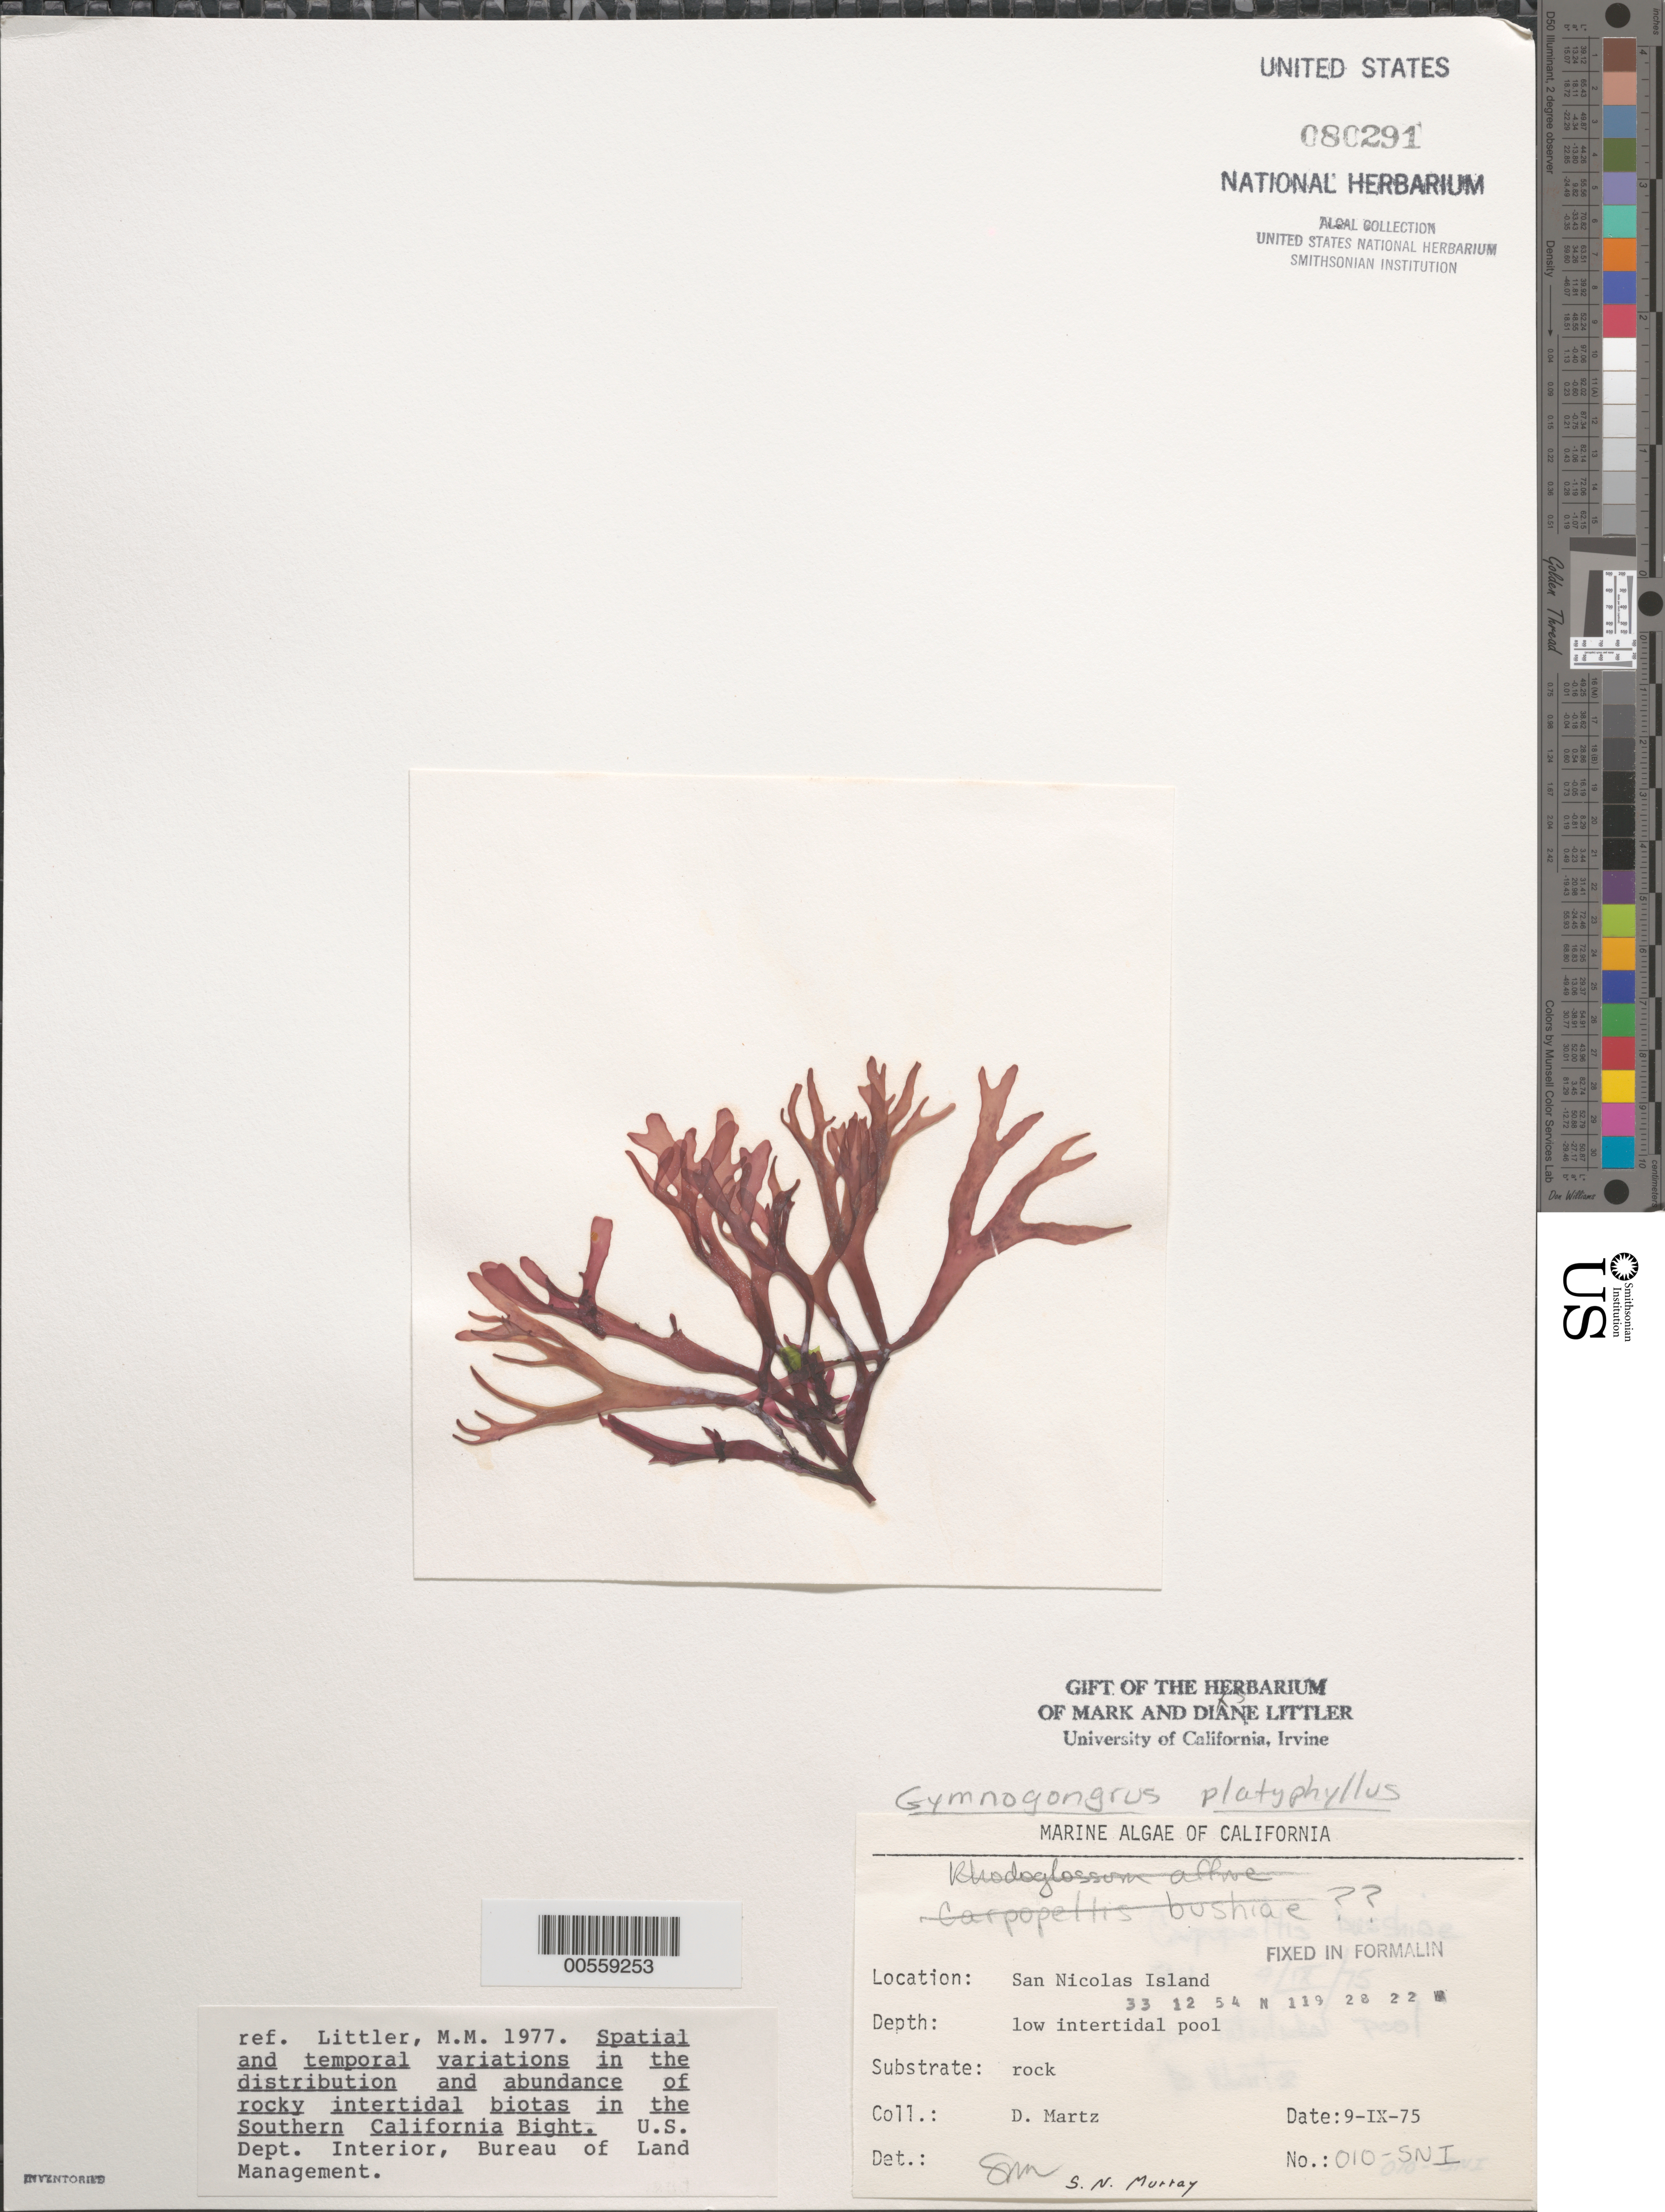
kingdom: Plantae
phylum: Rhodophyta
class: Florideophyceae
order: Gigartinales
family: Phyllophoraceae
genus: Gymnogongrus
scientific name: Gymnogongrus platyphyllus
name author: N.L. Gardner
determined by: Murray, S. N.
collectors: D. Martz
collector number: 010-sni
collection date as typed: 09 Sep 1975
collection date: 1975-09-09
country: United States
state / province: California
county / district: Ventura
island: San Nicolas Island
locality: Dutch Harbor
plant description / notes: BLM-SOCALBIGHT Rocky Intertidal Survey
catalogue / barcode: US 80291